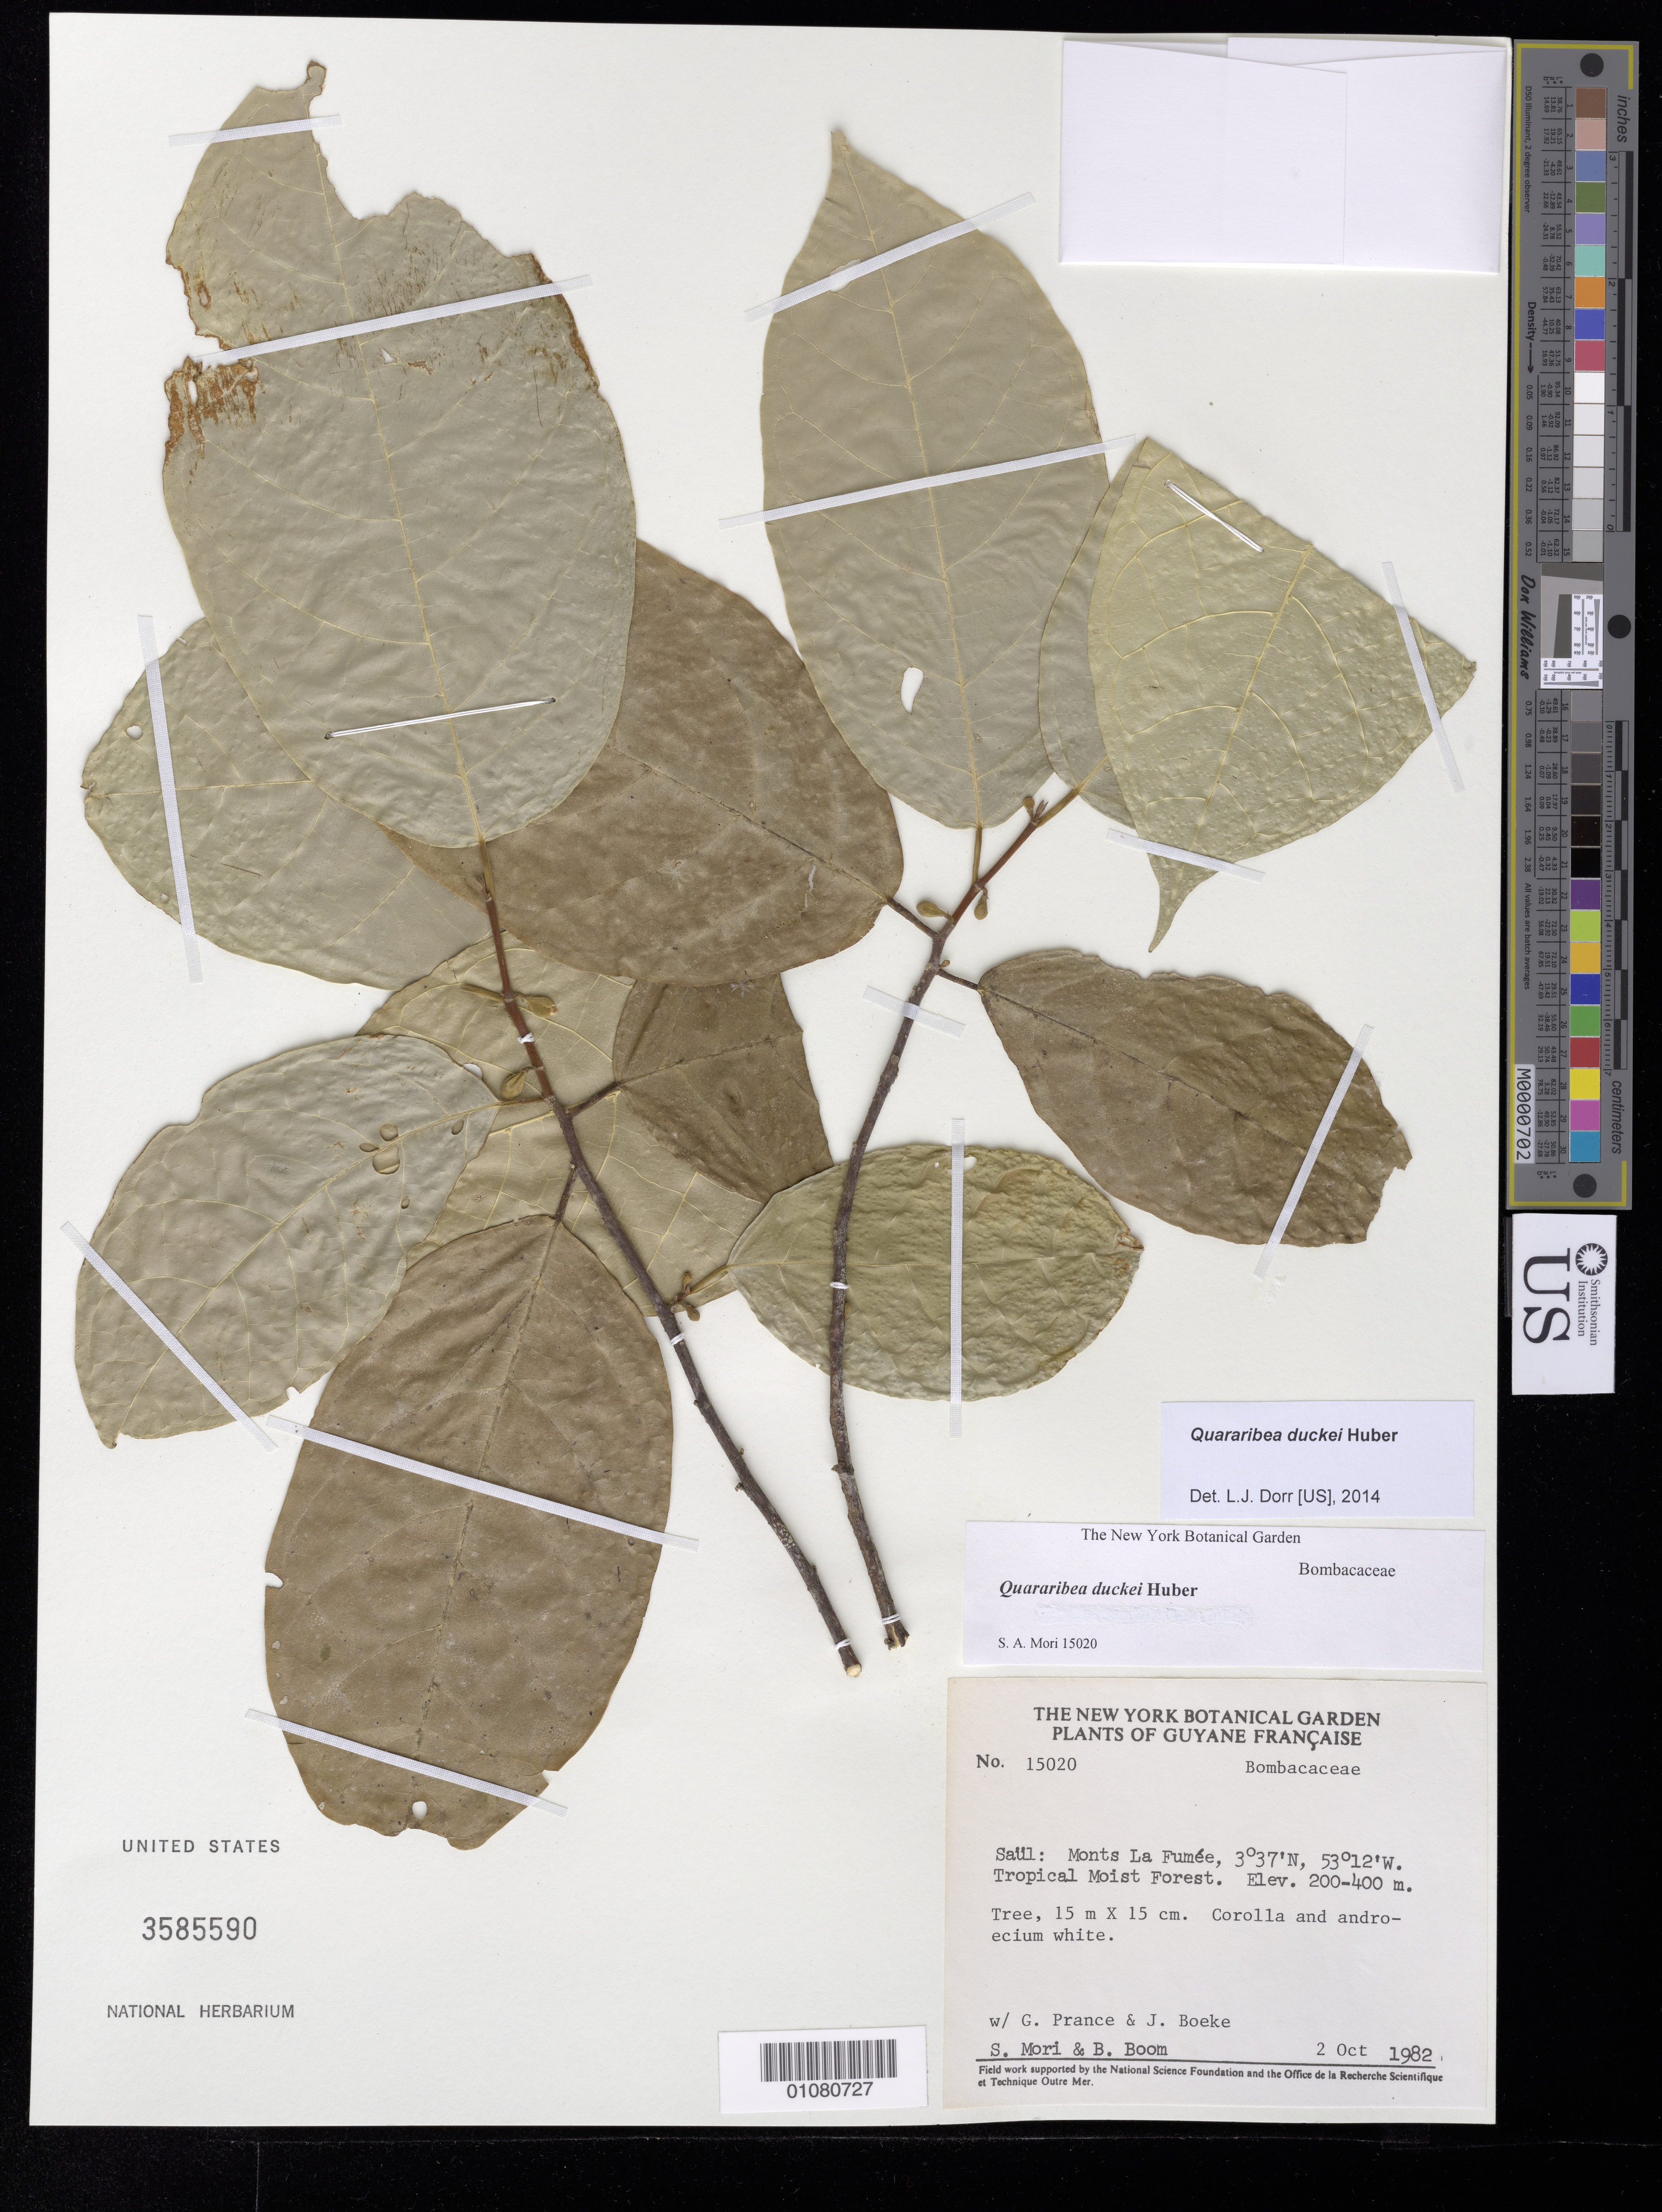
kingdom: Plantae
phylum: Tracheophyta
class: Magnoliopsida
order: Malvales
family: Malvaceae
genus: Quararibea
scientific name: Quararibea duckei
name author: Huber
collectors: S. Mori, B. M. Boom, G. T. Prance & J. D. Boeke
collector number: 15020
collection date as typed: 2-Oct-82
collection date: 1982-10-02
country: French Guiana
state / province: Saint-Laurent-du-Maroni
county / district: Saül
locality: Saül, Monts La Fumée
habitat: Tropical moist forest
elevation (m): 200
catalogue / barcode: US 3585590